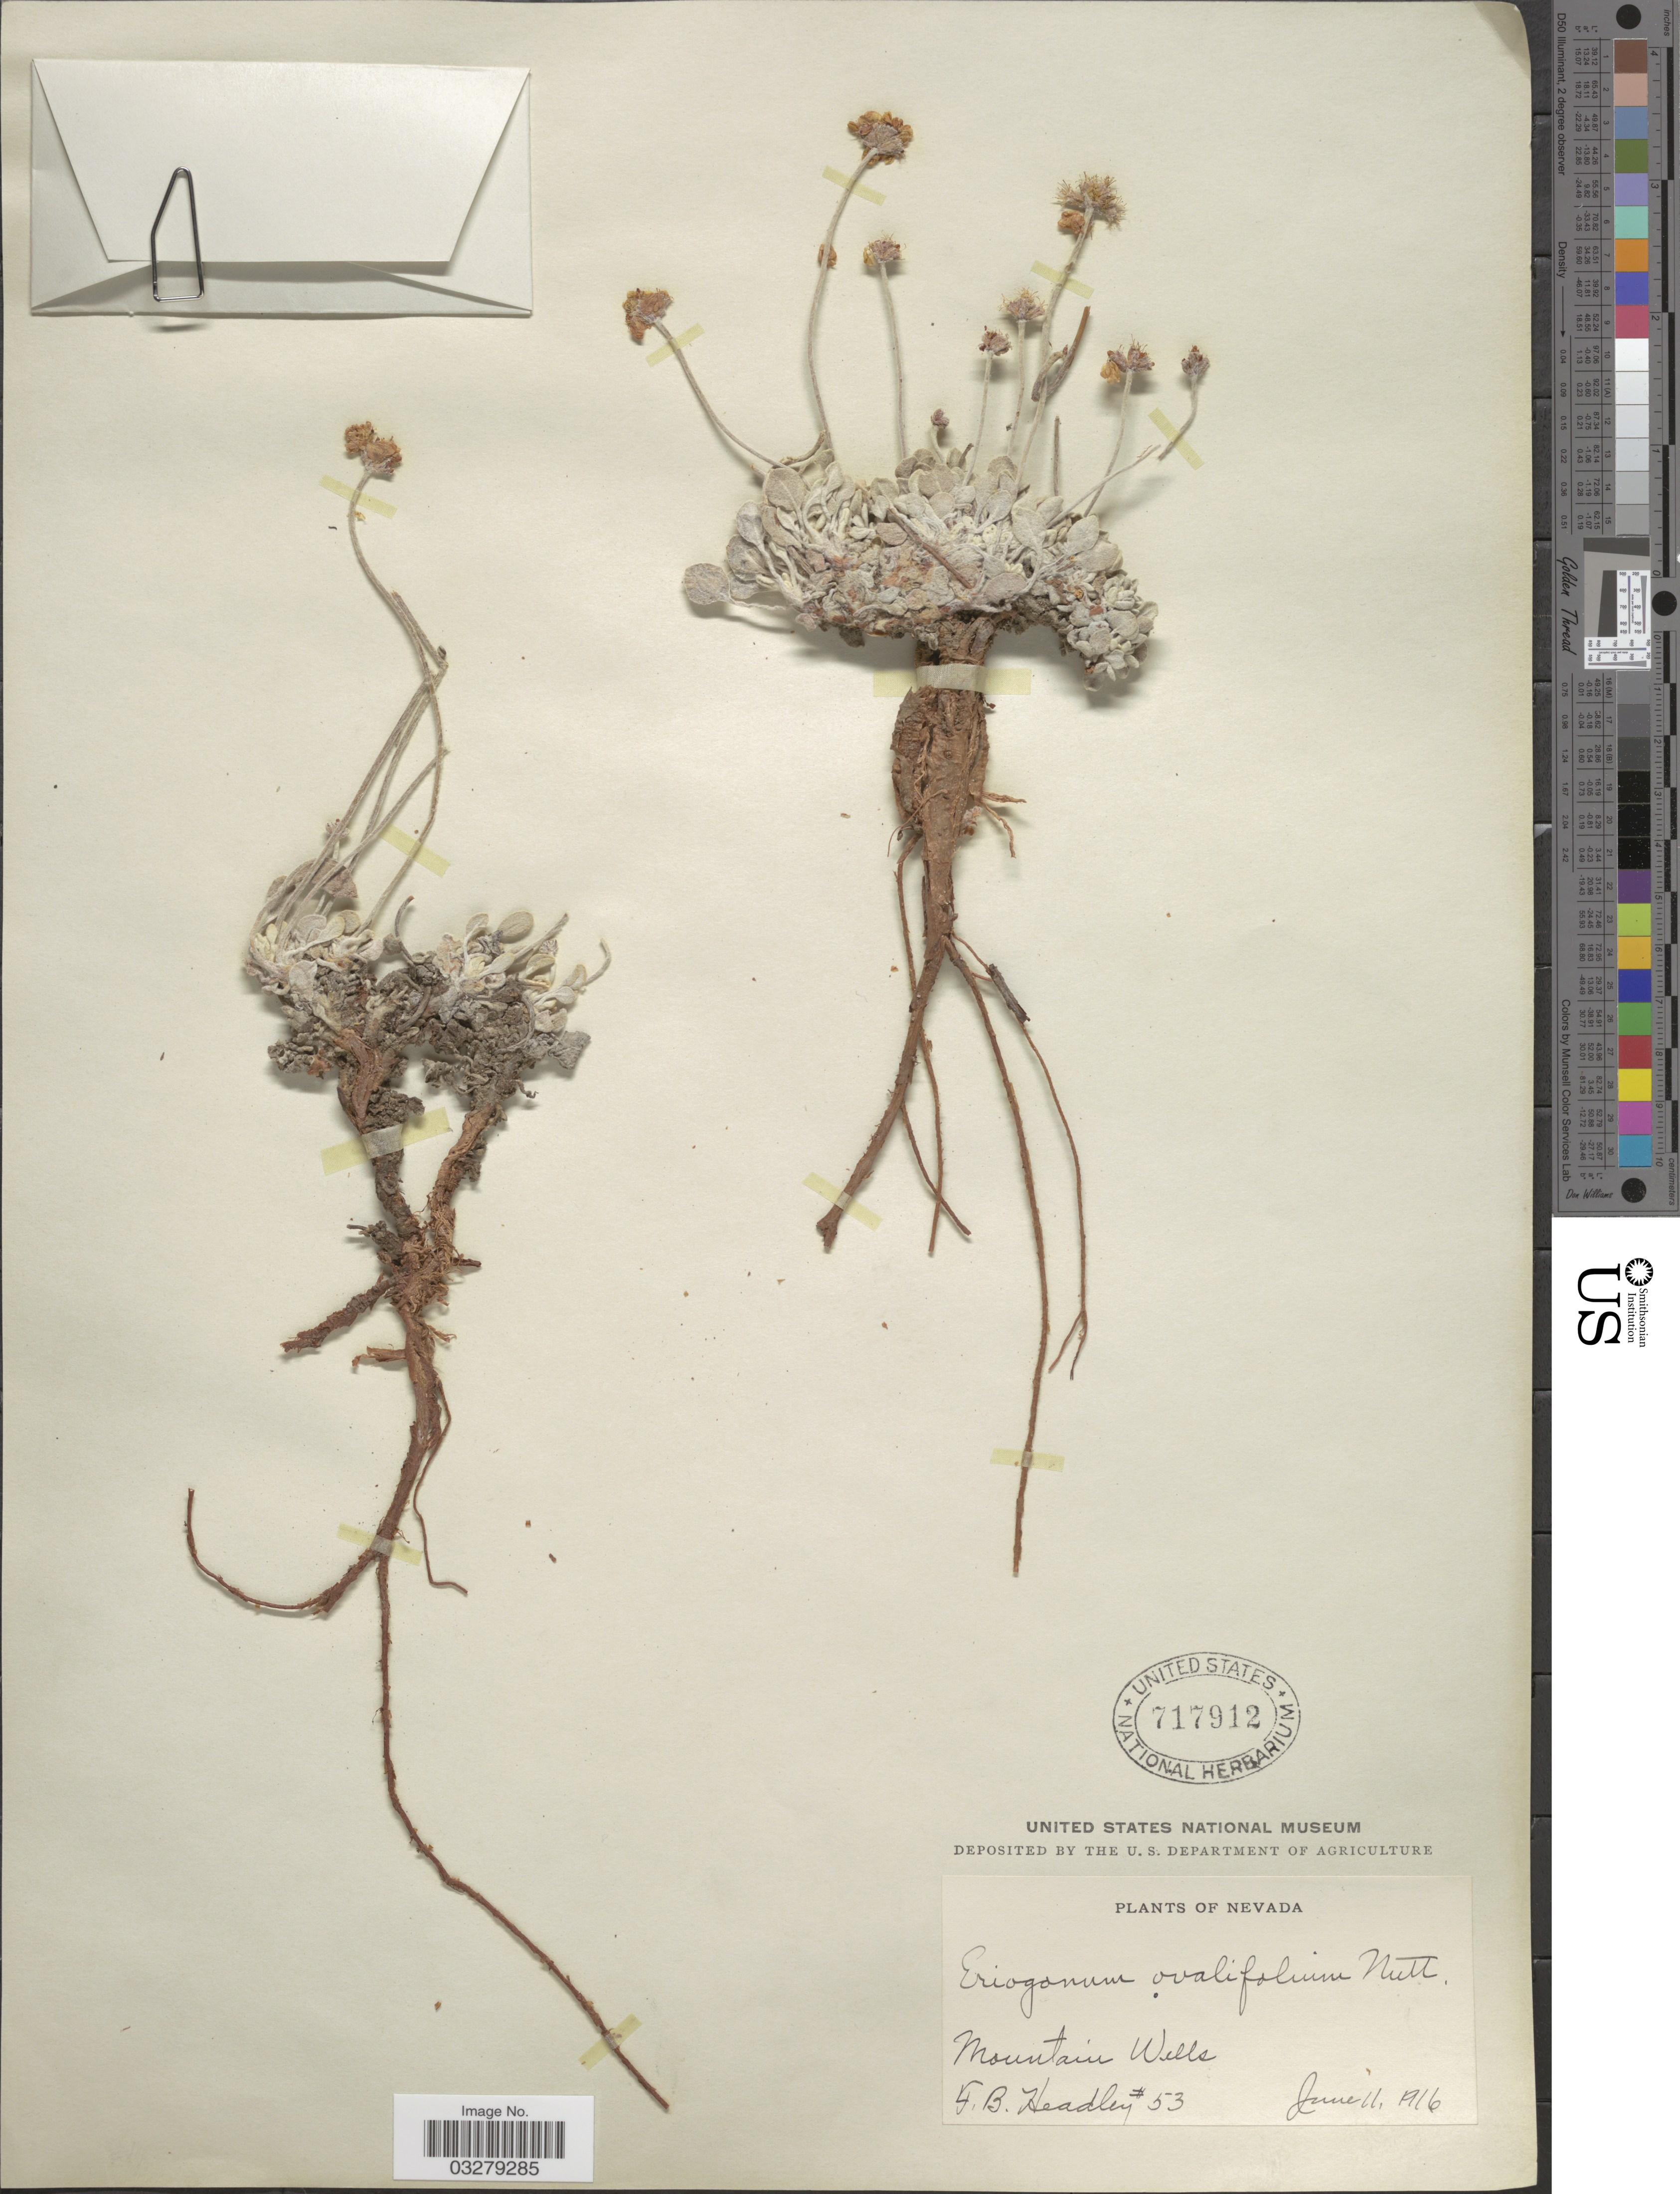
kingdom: Plantae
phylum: Tracheophyta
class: Magnoliopsida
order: Caryophyllales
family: Polygonaceae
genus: Eriogonum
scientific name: Eriogonum ovalifolium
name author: Nutt.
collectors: F. B. Headley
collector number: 53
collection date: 1916-06-11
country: United States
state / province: Nevada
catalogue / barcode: US 717912